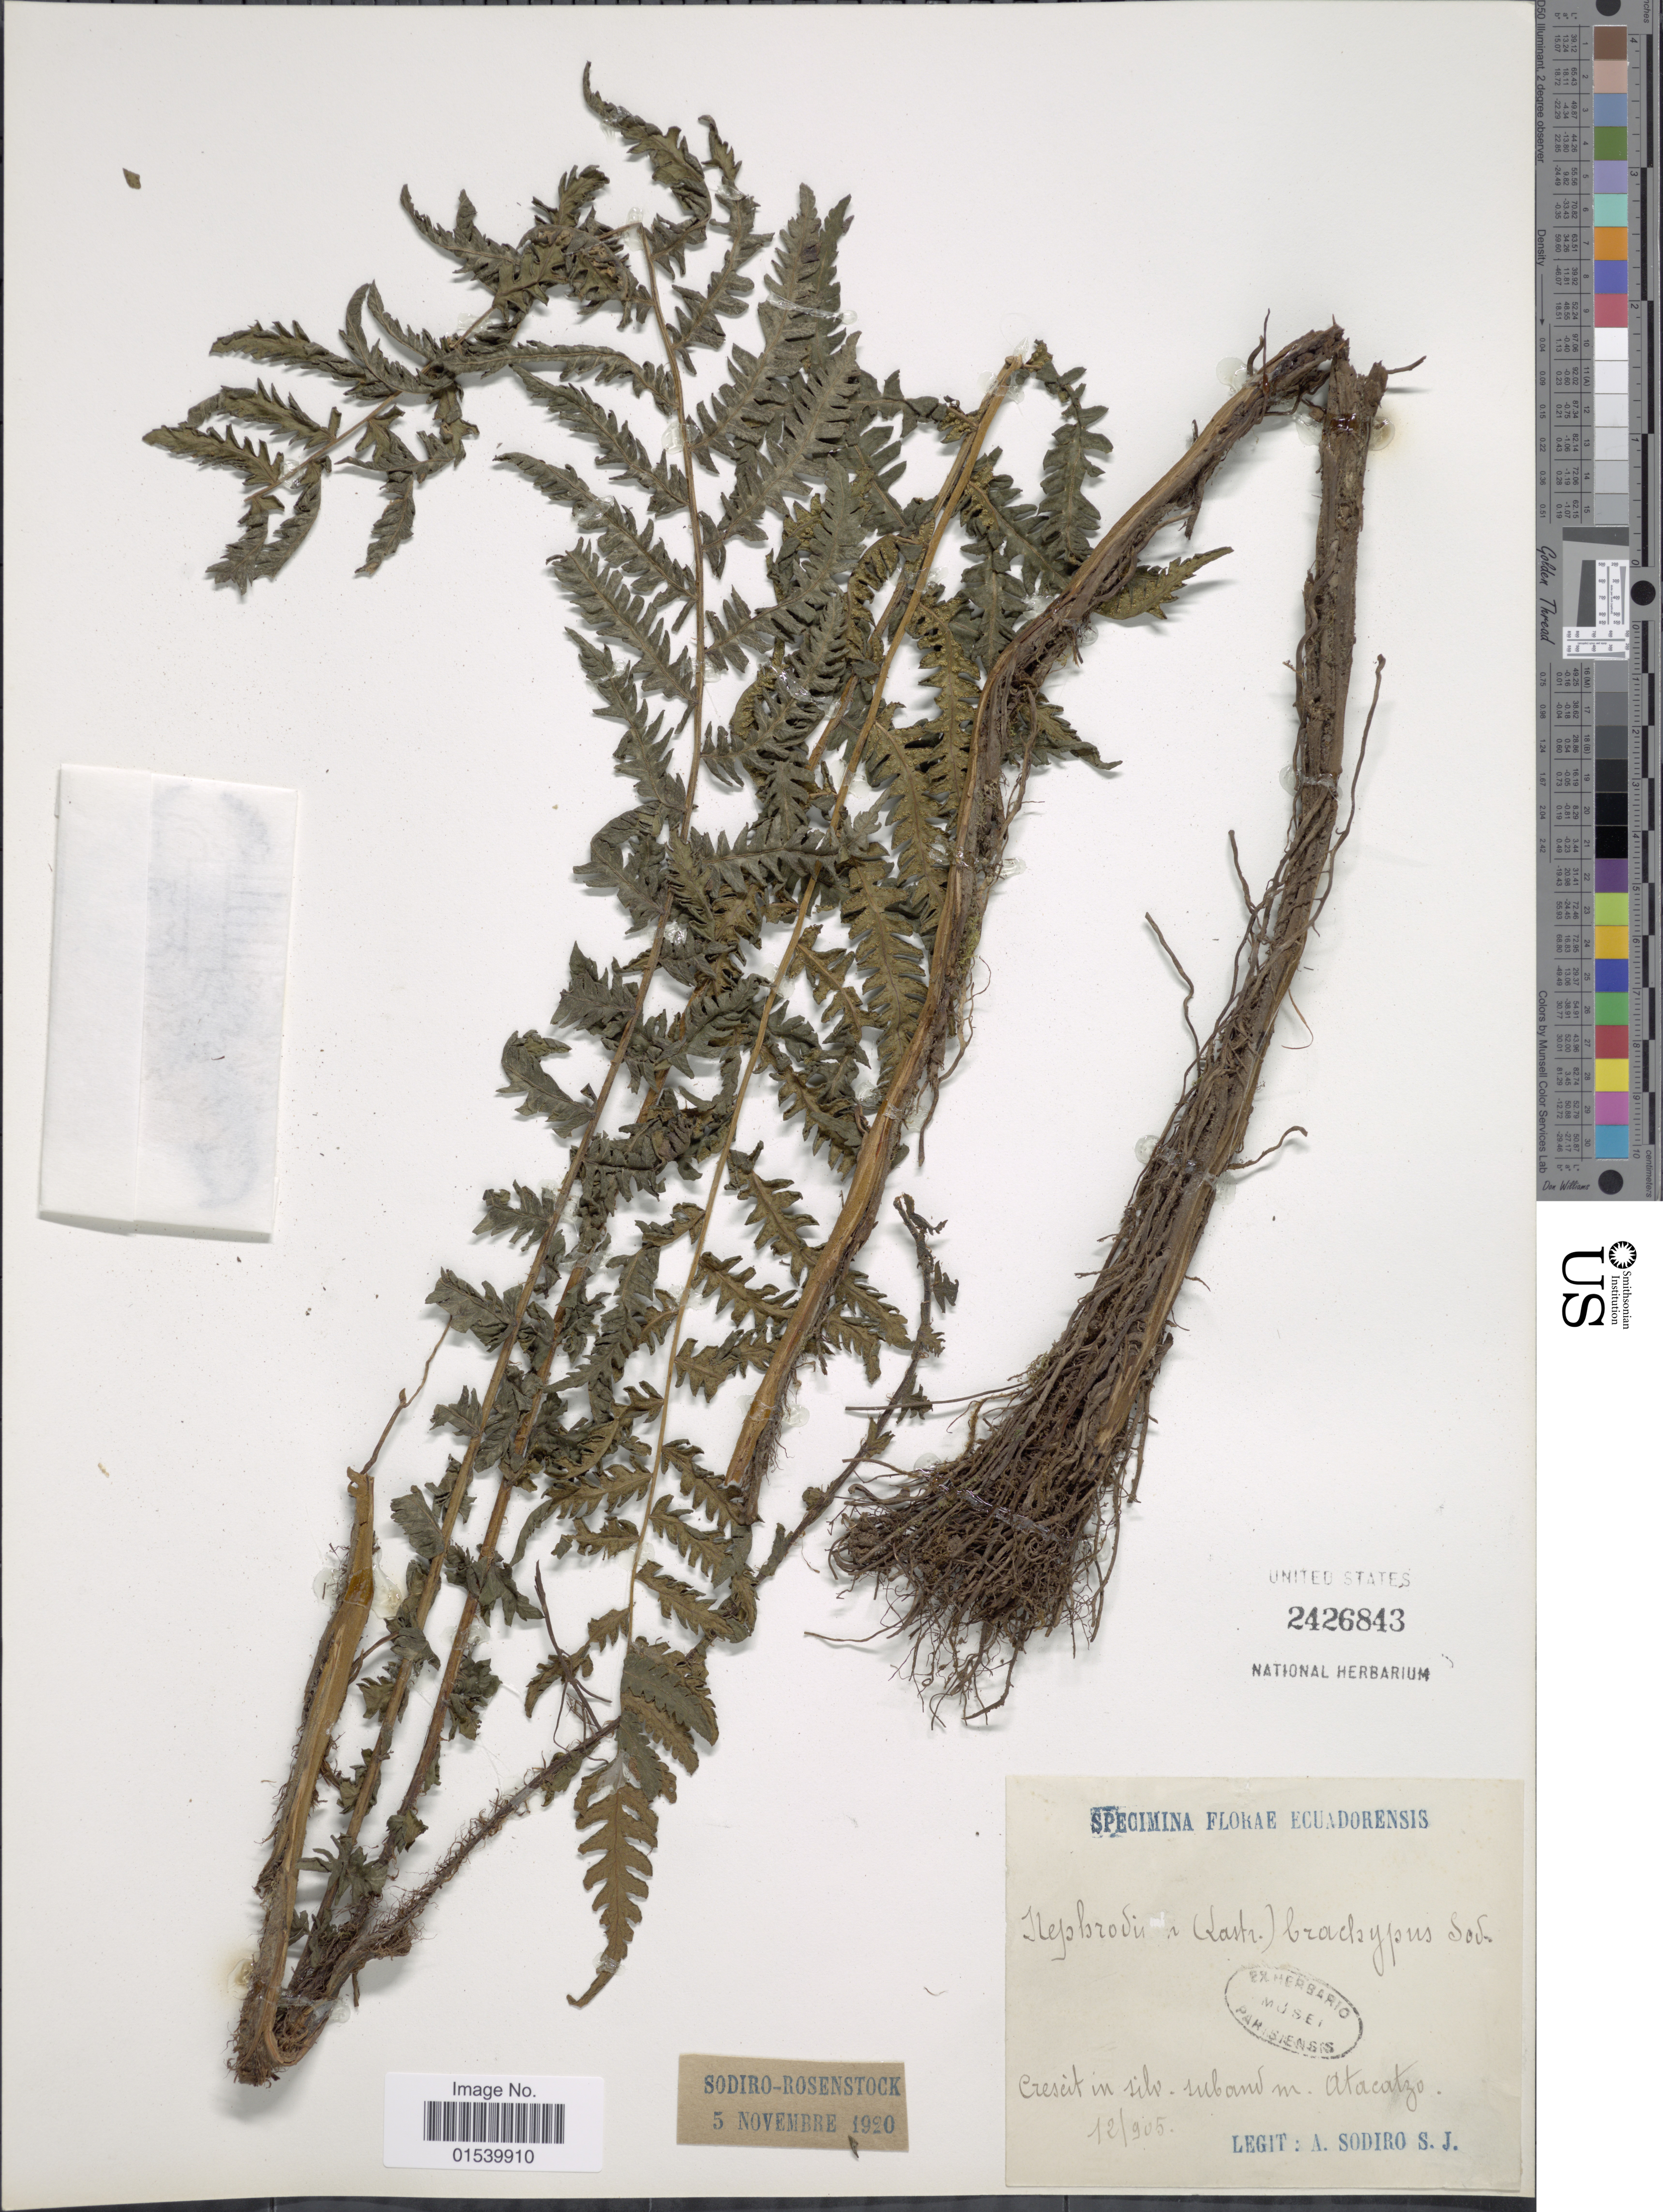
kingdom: Plantae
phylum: Tracheophyta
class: Polypodiopsida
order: Polypodiales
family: Thelypteridaceae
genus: Amauropelta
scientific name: Amauropelta brachypus (Sodiro) comb. nov., ined. 2015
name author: (Sodiro)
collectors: A. Sodiro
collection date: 1905-12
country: Ecuador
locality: Crescit in silv. suband m. Atacatzo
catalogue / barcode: US 2426843